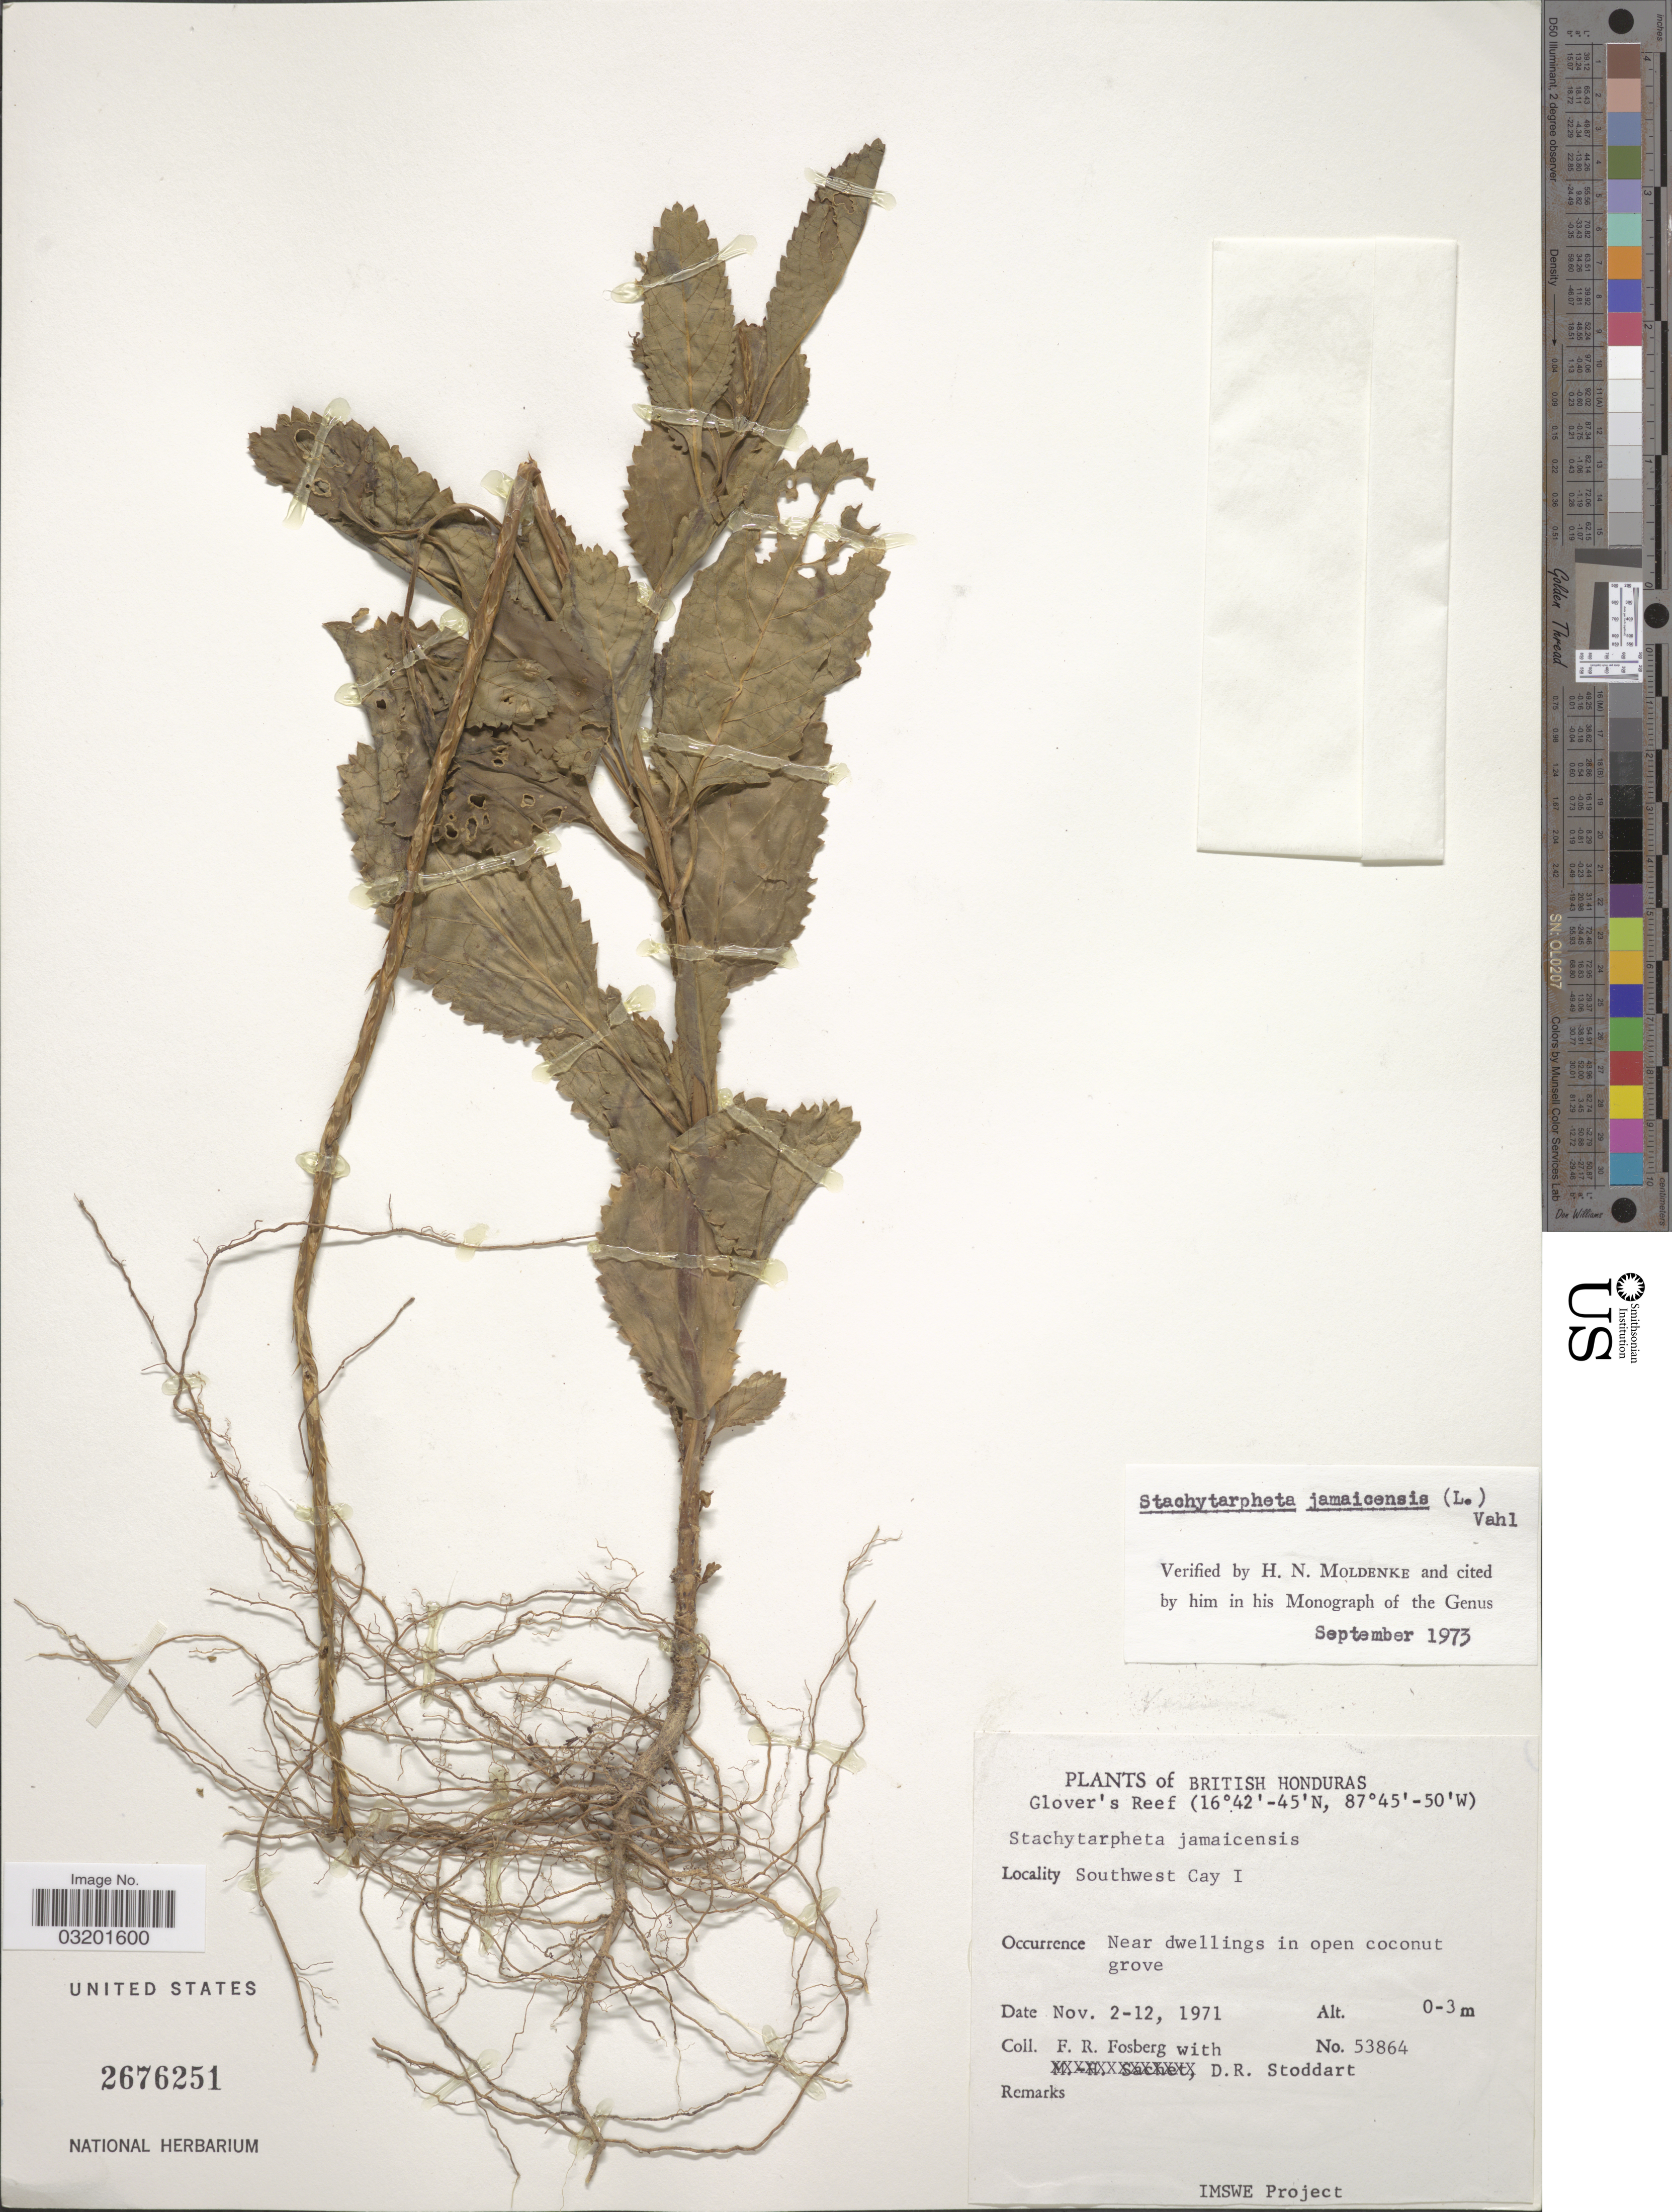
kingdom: Plantae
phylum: Tracheophyta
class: Magnoliopsida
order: Lamiales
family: Verbenaceae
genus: Stachytarpheta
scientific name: Stachytarpheta jamaicensis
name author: (L.) Vahl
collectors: F. R. Fosberg & D. R. Stoddart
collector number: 53864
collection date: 1971-11-02/1971-11-12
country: Belize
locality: British Honduras. Glover's Reef. Southwest Cay I.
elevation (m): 0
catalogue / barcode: US 2676251